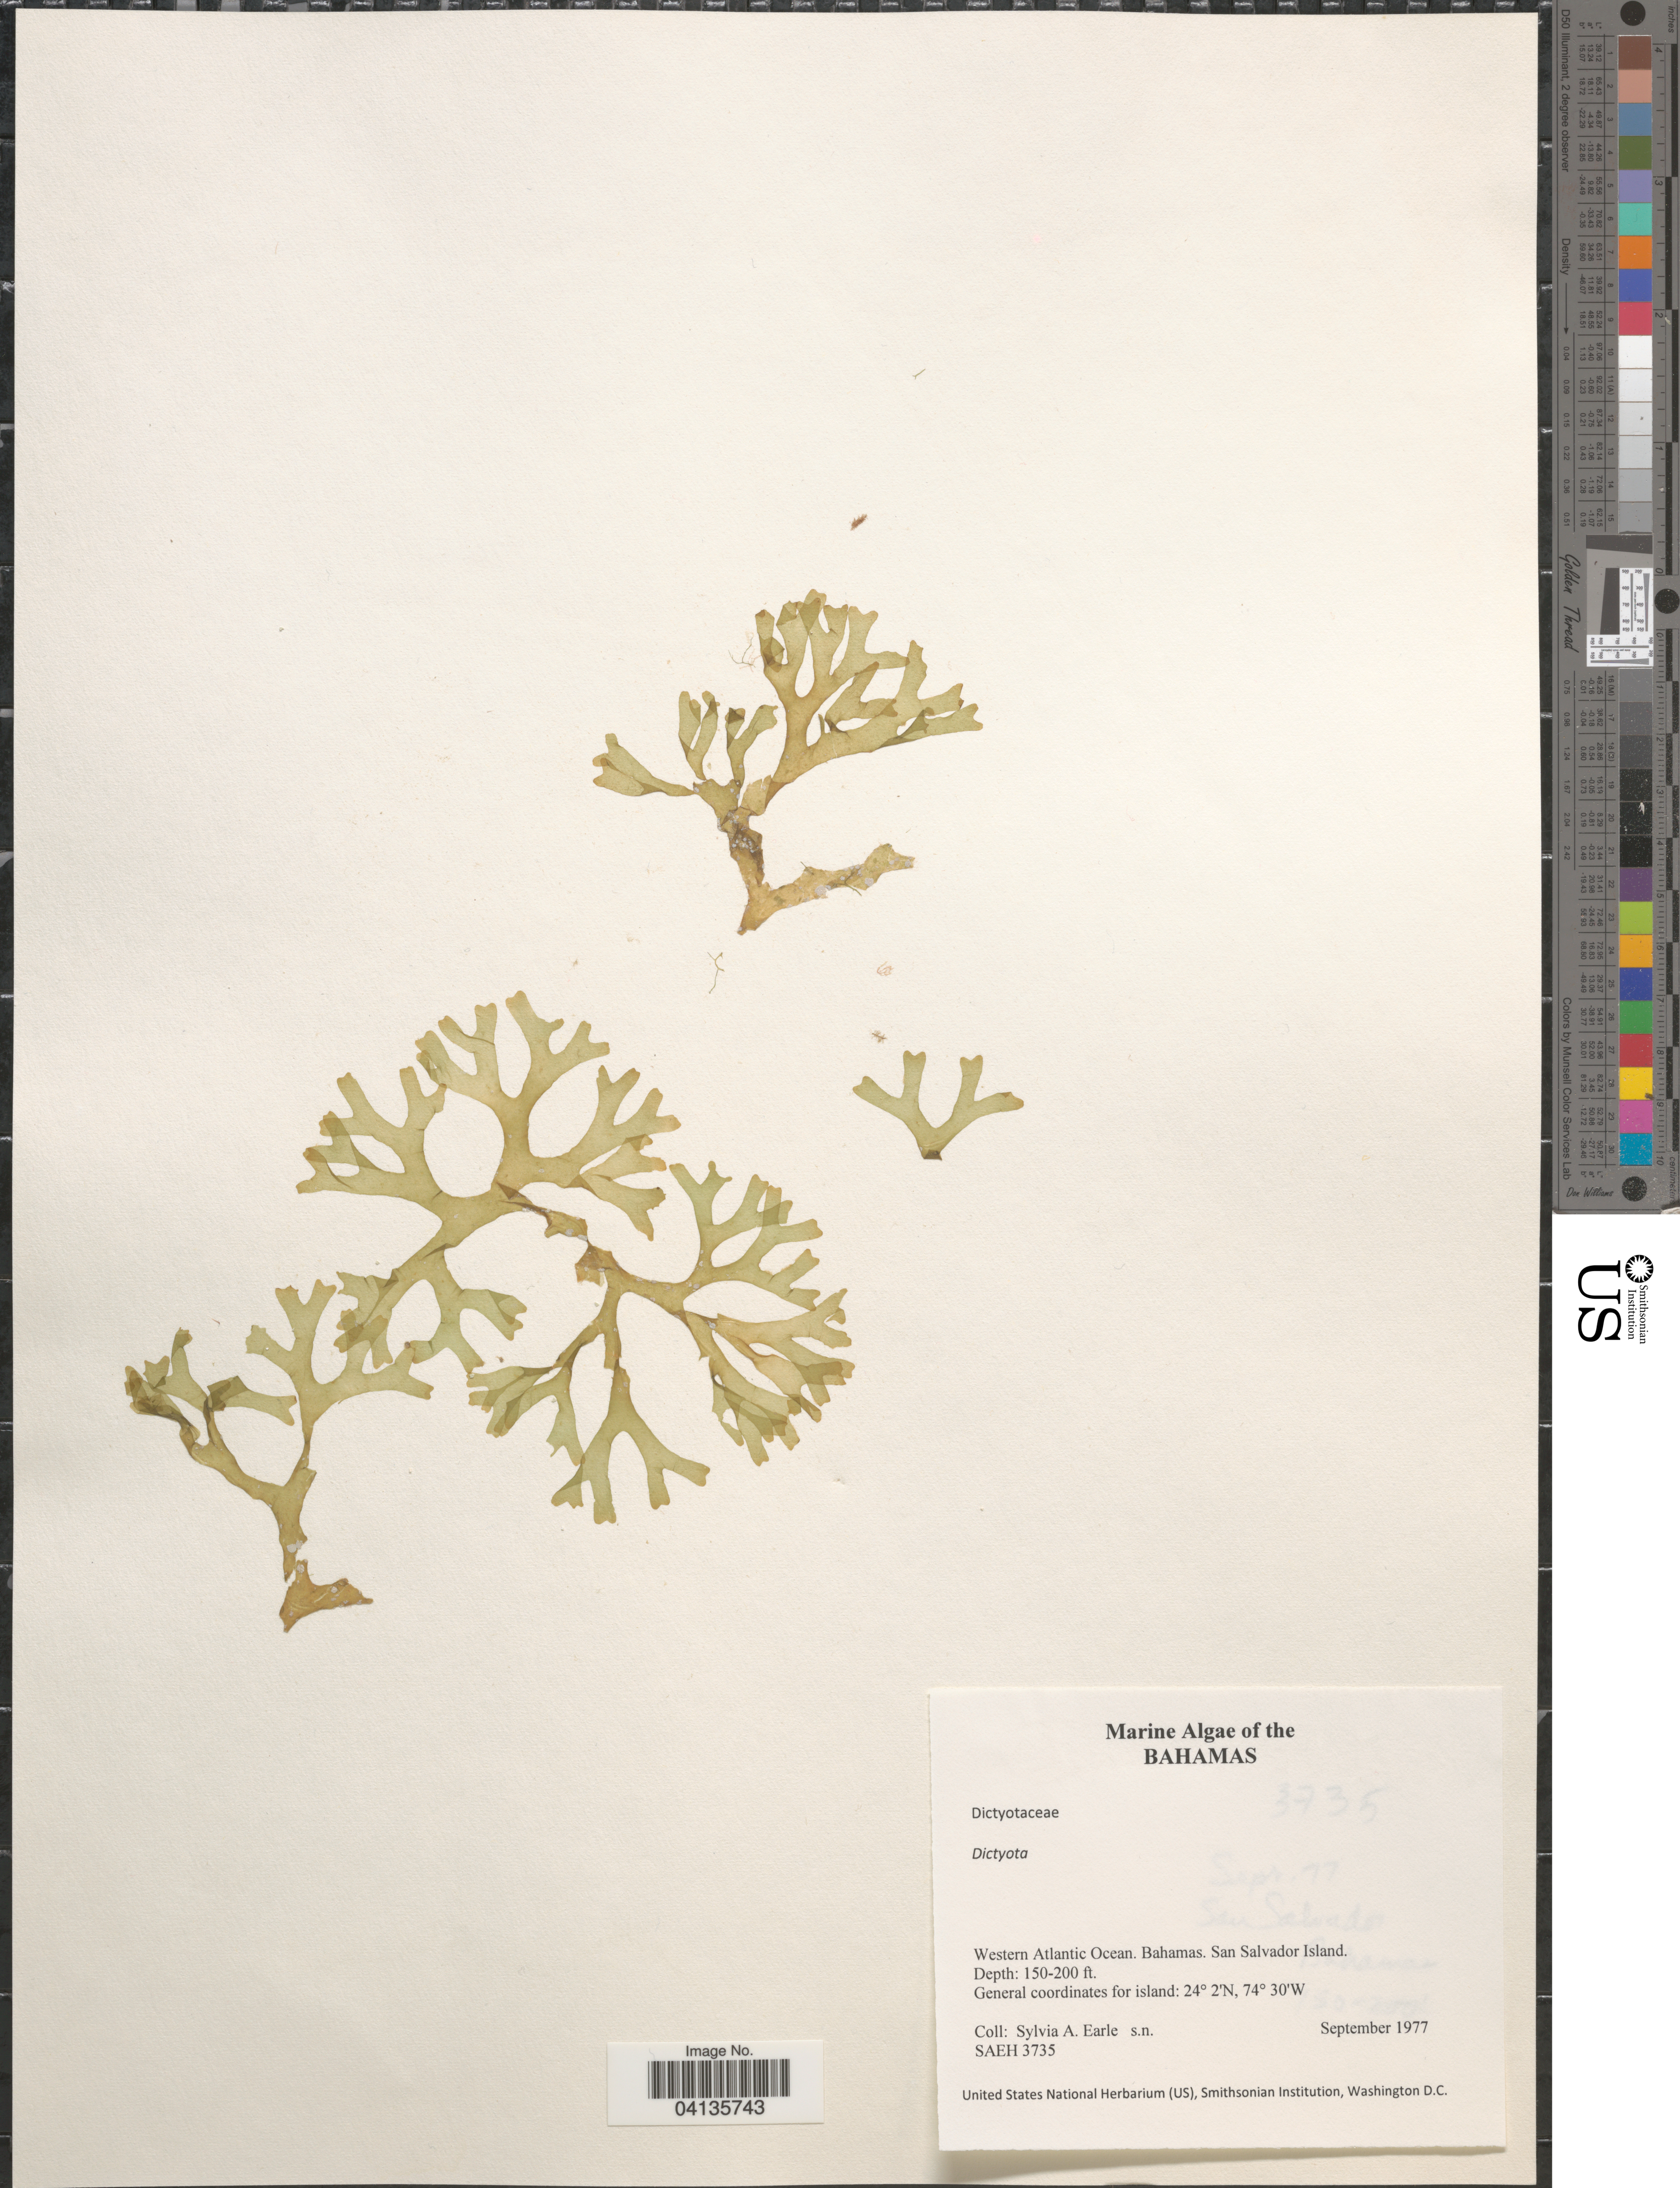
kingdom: Chromista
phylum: Ochrophyta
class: Phaeophyceae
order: Dictyotales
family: Dictyotaceae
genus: Dictyota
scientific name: Dictyota sp.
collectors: S. A. Earle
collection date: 1977-09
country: Bahamas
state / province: San Salvador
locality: Western Atlantic Ocean.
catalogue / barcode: US 238564